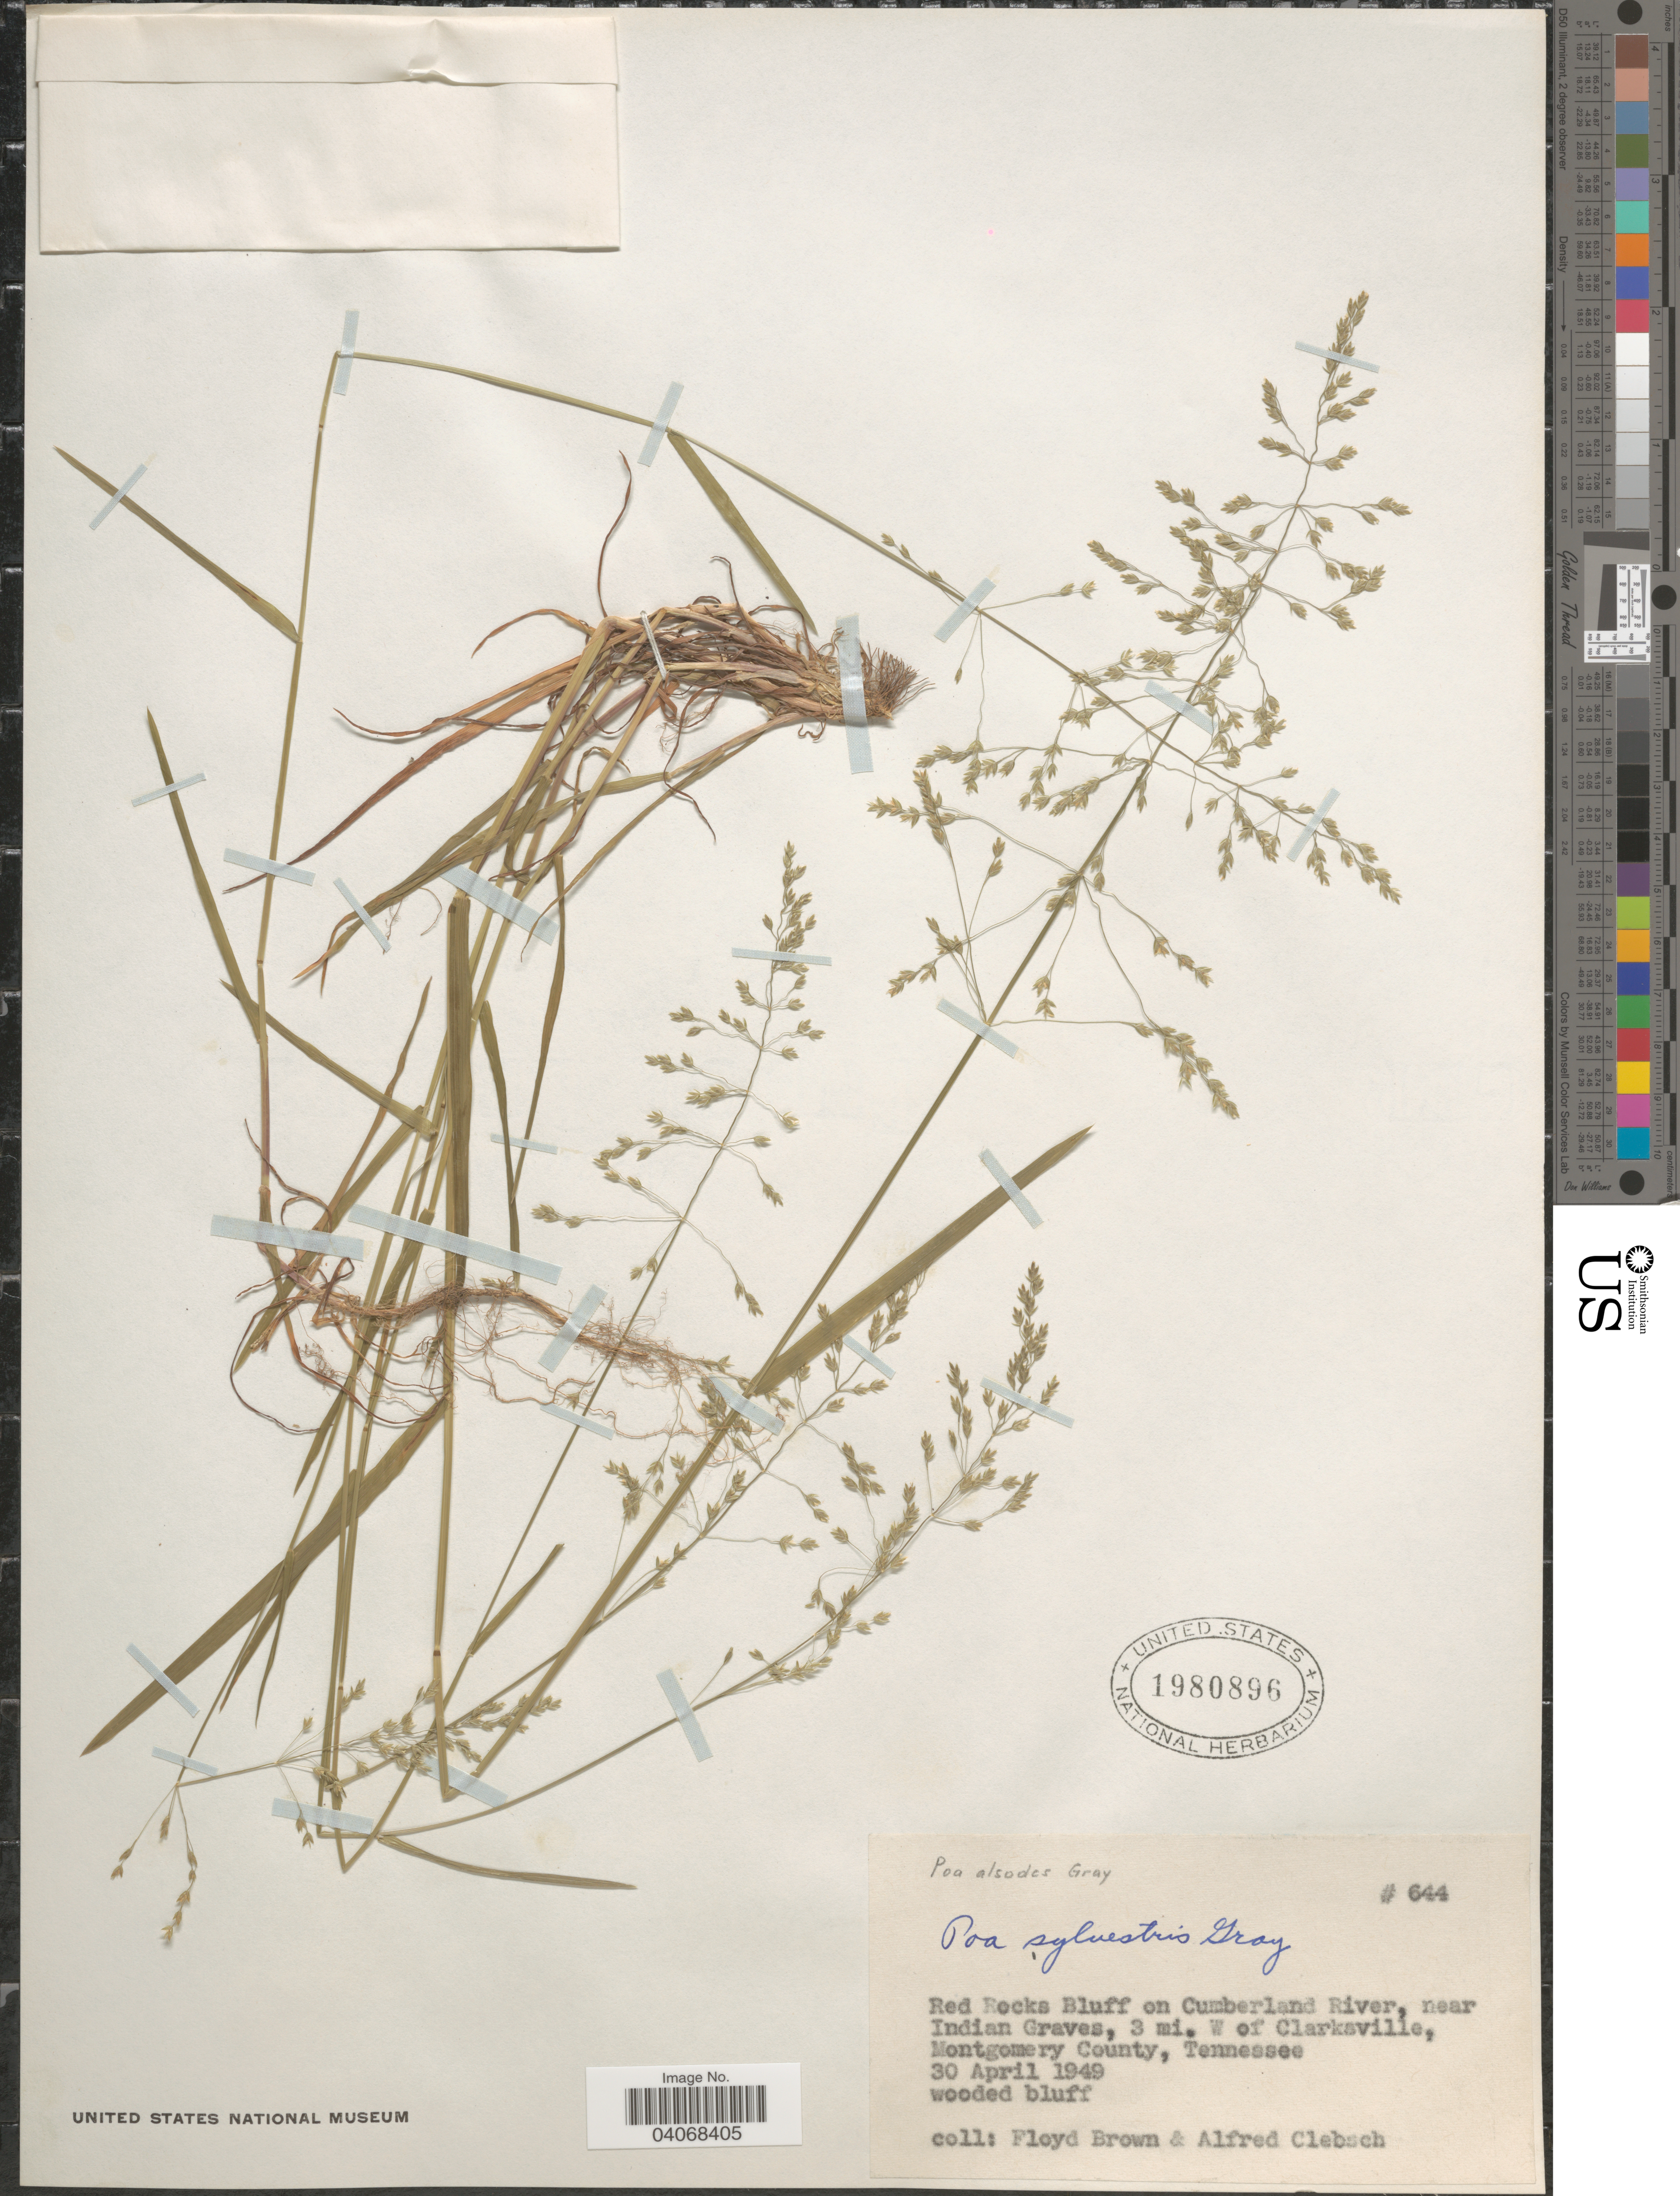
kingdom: Plantae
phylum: Tracheophyta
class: Liliopsida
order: Poales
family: Poaceae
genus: Poa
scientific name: Poa sylvestris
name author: A. Gray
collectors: F. Brown & A. Clebsch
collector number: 644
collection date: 1949-04-30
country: United States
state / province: Tennessee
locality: Red Rocks Bluff on Cumberland River, near Indian Graves, 3 mi. W of Clarksville, Montgomery County.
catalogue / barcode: US 1980896